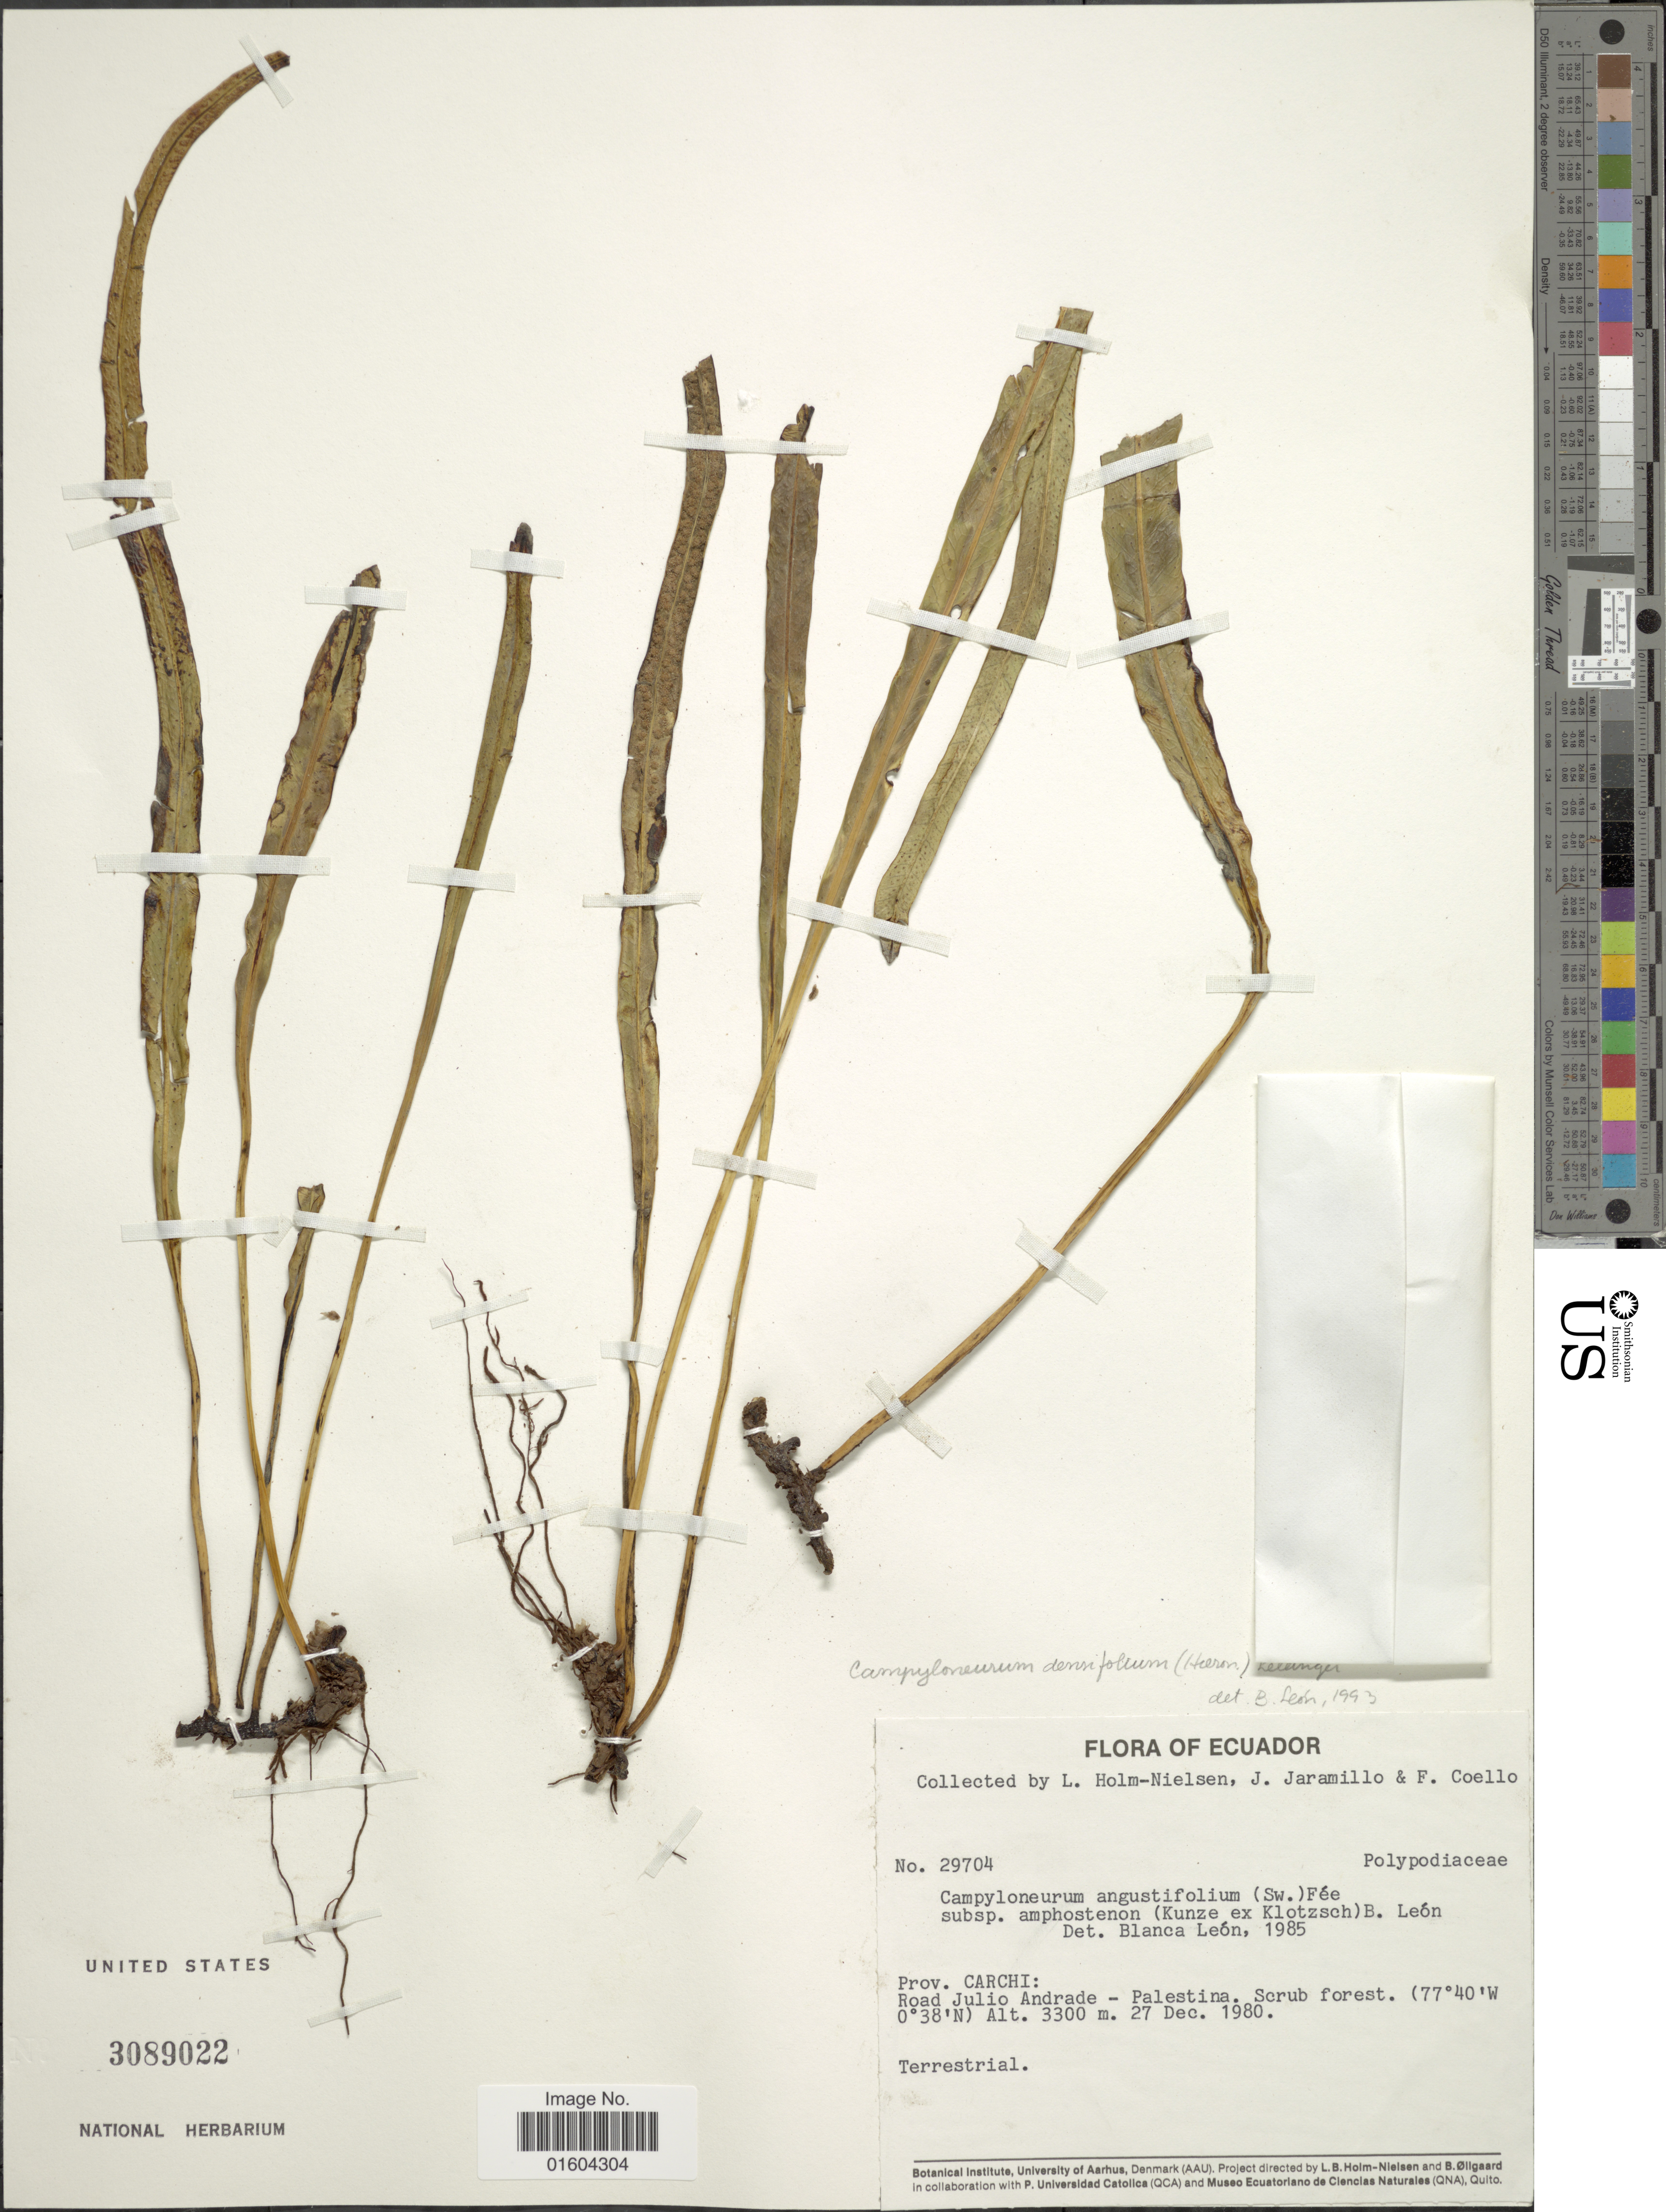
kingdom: Plantae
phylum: Tracheophyta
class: Polypodiopsida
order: Polypodiales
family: Polypodiaceae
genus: Campyloneurum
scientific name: Campyloneurum densifolium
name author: (Hieron.) Lellinger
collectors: L. B. Holm-Nielsen, J. Jaramillo & F. Coello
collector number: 29704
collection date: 1980-12-27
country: Ecuador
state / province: Carchi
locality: Ecuador, Prov. Carchi: Road Julio Andrade - Palestina.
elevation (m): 3300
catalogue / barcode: US 3089022